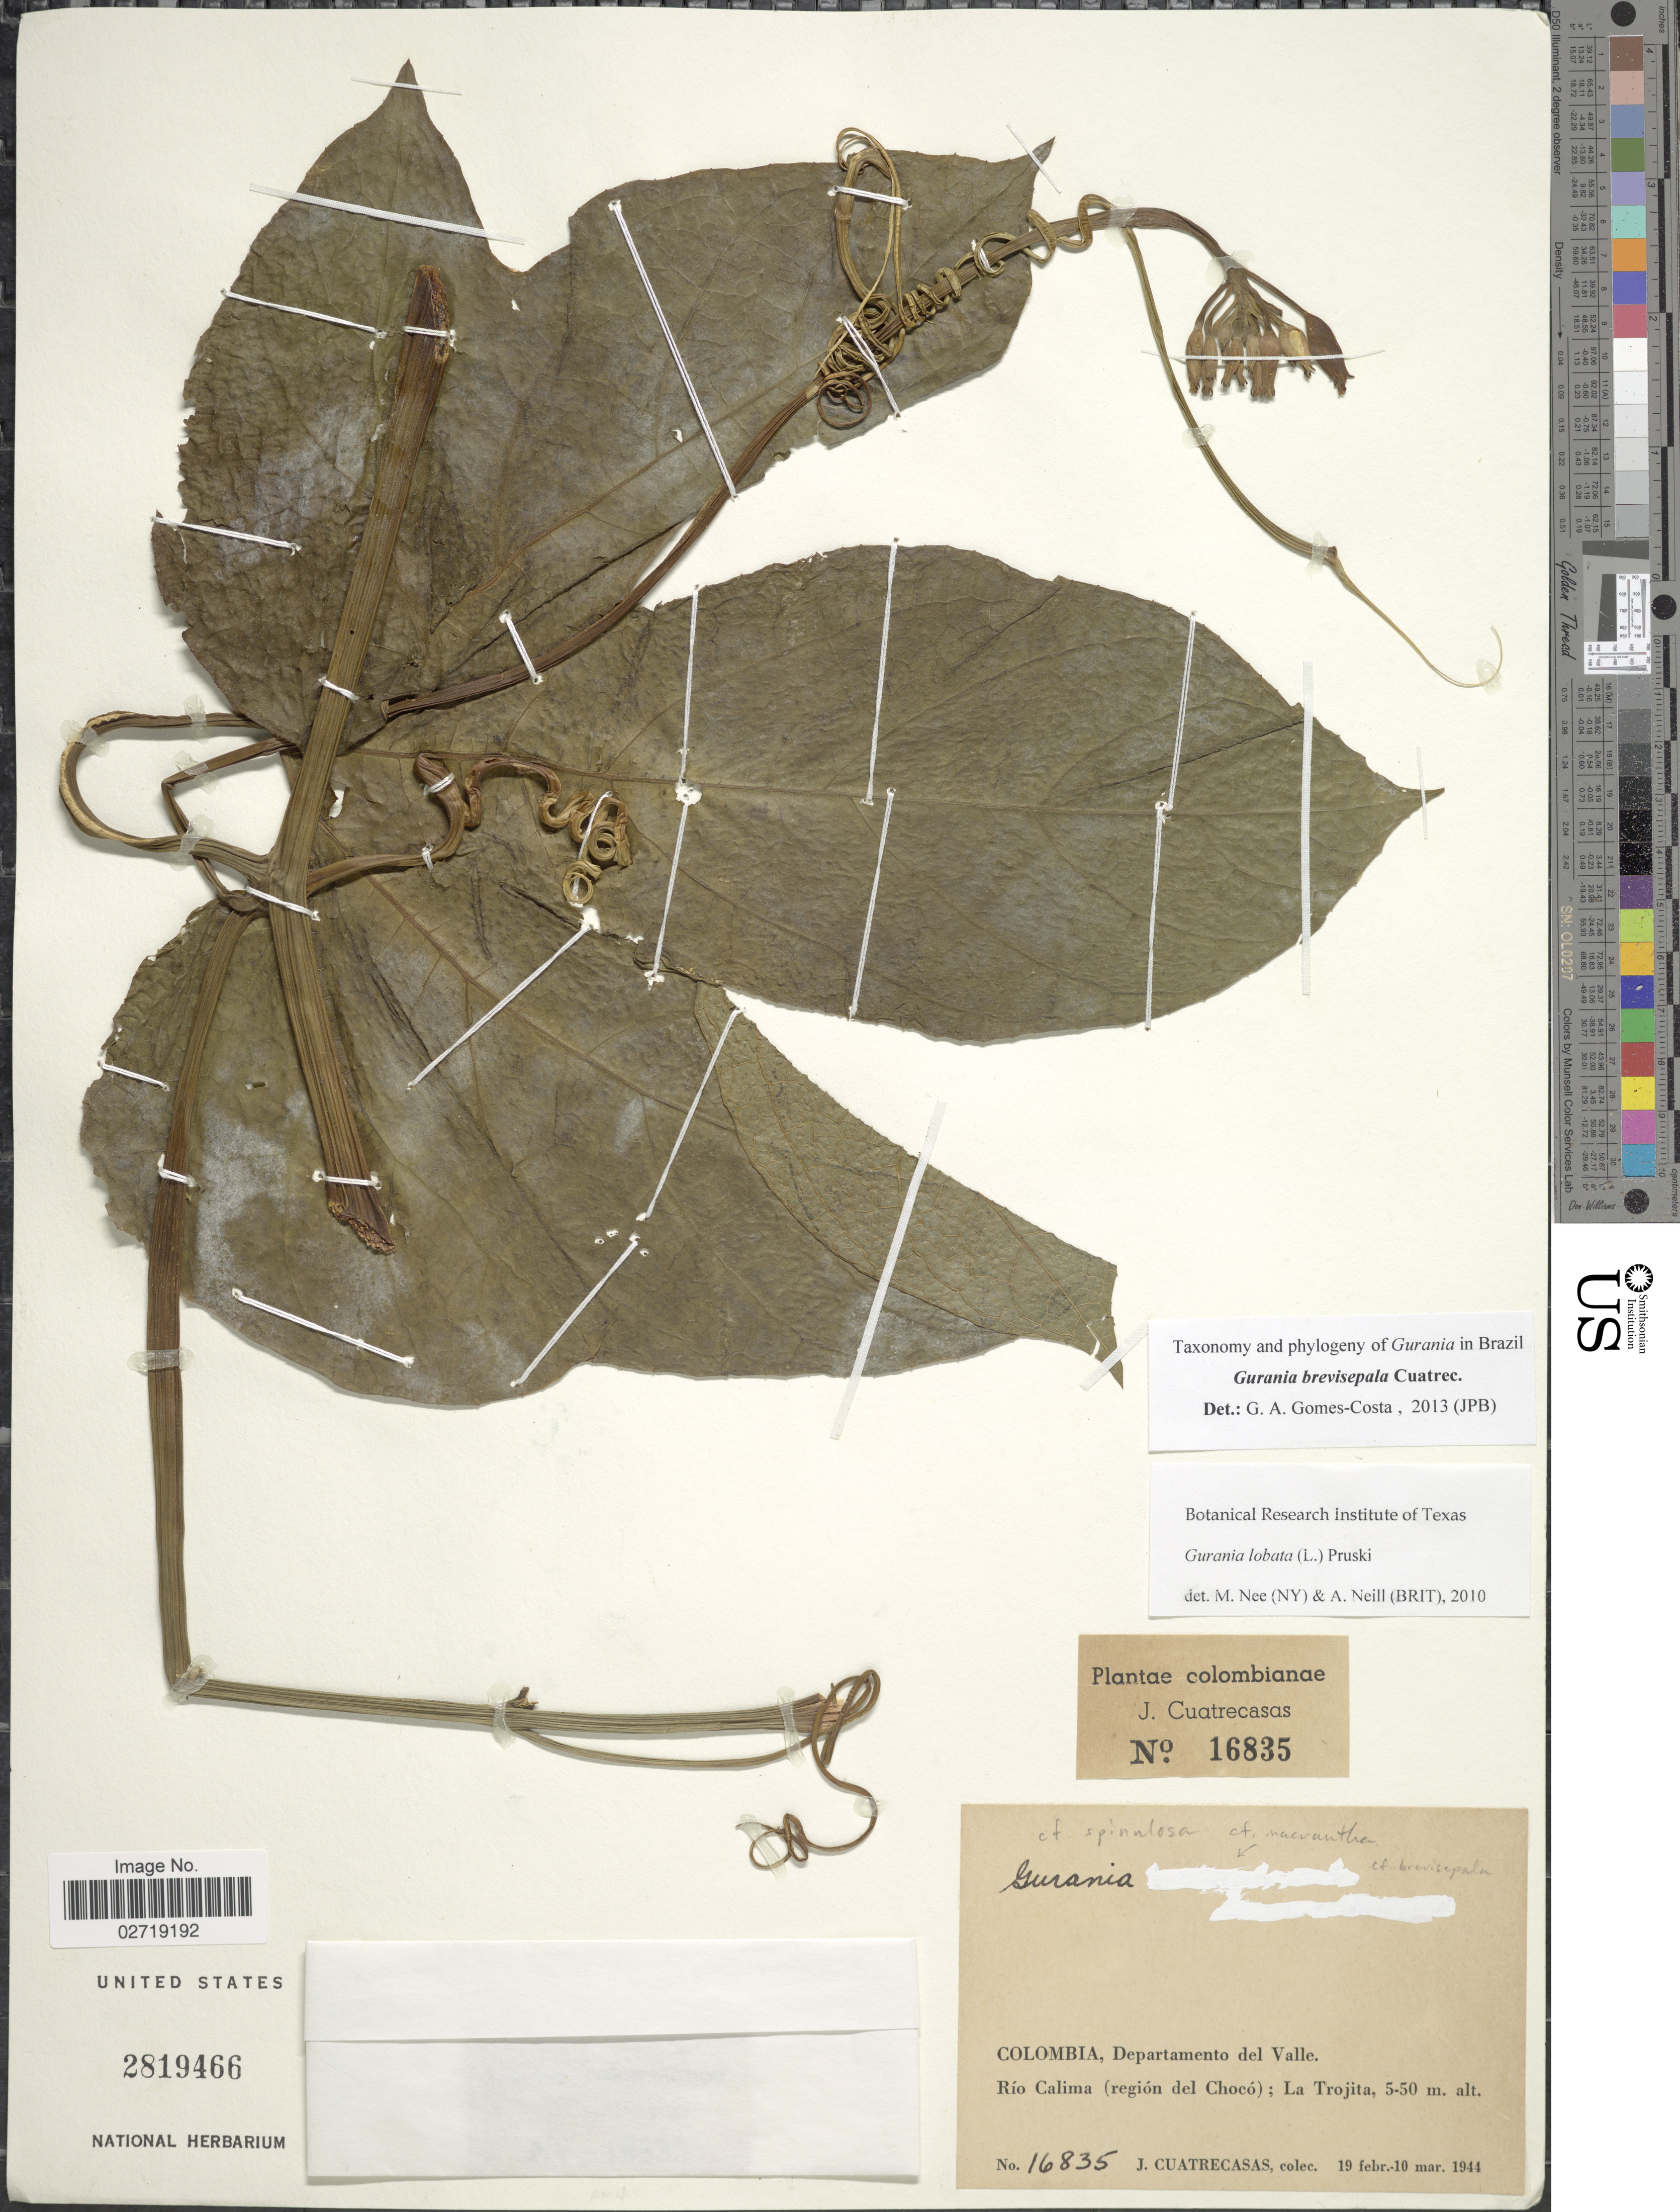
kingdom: Plantae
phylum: Tracheophyta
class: Magnoliopsida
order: Cucurbitales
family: Cucurbitaceae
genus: Gurania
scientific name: Gurania brevisepala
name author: Cuatrec.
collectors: J. Cuatrecasas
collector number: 16835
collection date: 1944-02-19/1944-03-10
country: Colombia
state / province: Valle del Cauca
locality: Departamento del Valle. Rio Calima (region del Choco); La Trojito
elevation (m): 5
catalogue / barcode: US 2819466